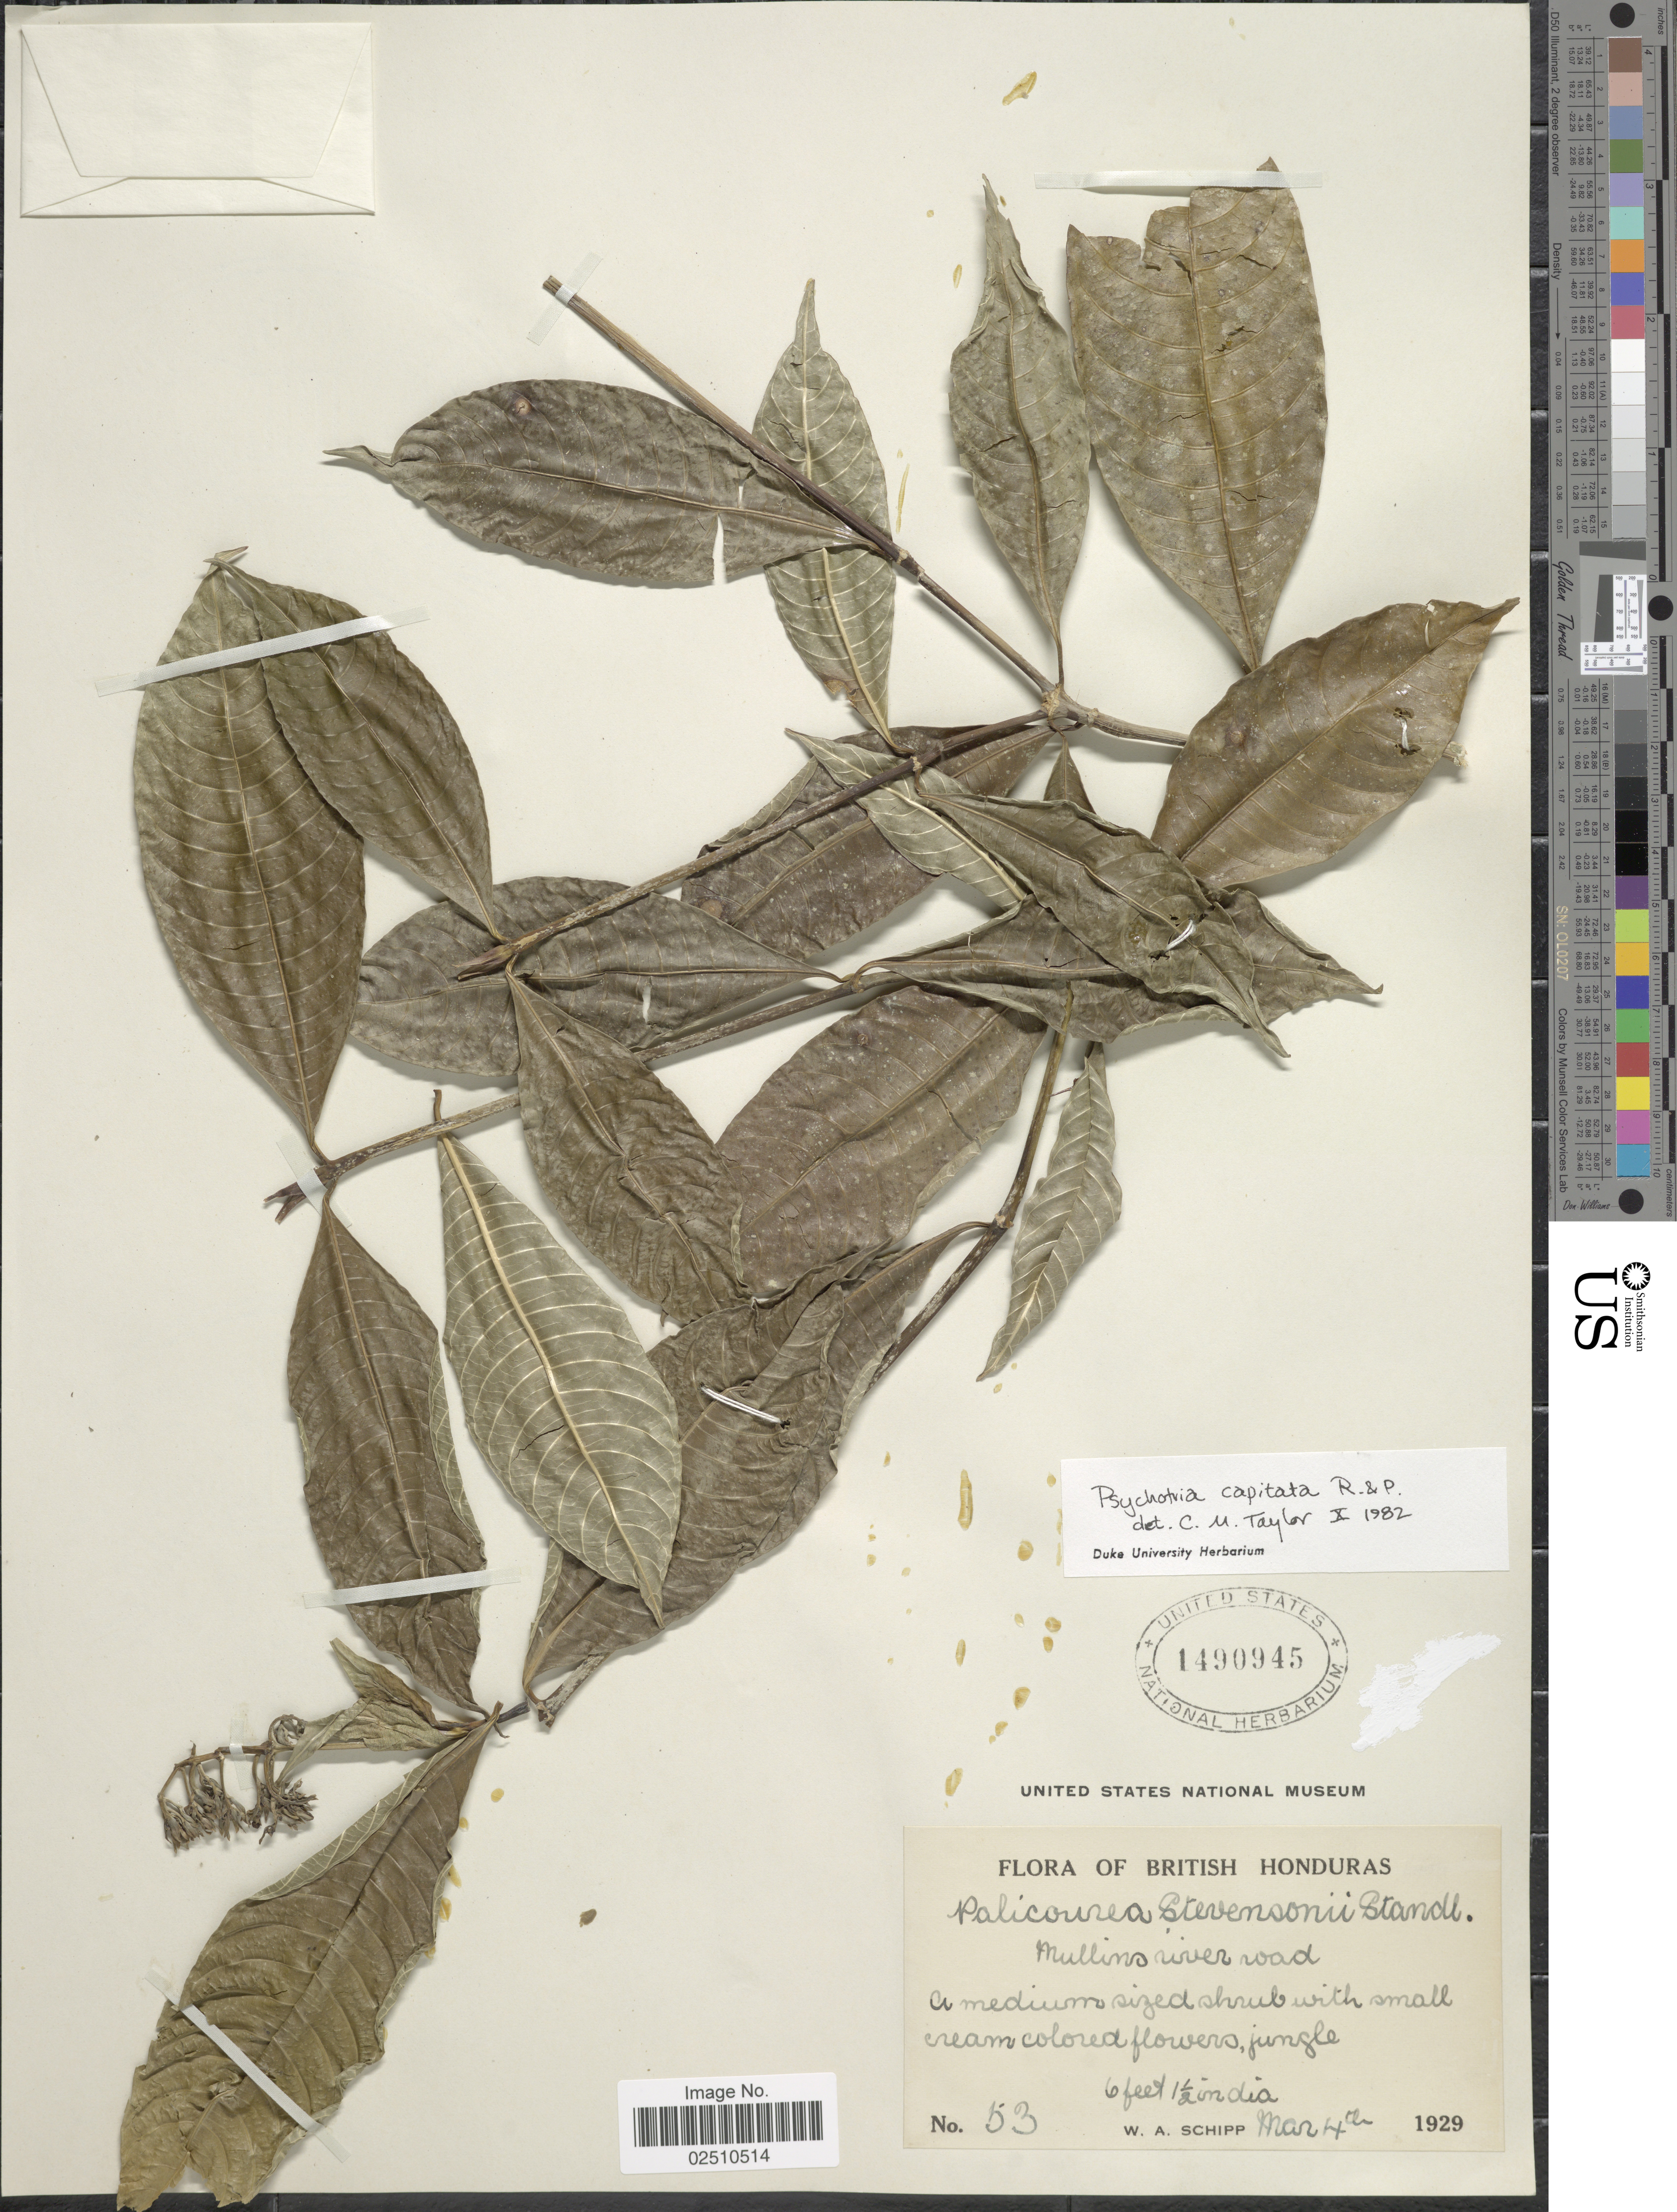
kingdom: Plantae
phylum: Tracheophyta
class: Magnoliopsida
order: Gentianales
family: Rubiaceae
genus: Psychotria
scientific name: Psychotria capitata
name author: Ruiz & Pav.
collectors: W. Schipp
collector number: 53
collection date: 1929-03-04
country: Belize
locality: British Honduras, Mullins river road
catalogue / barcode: US 1490945